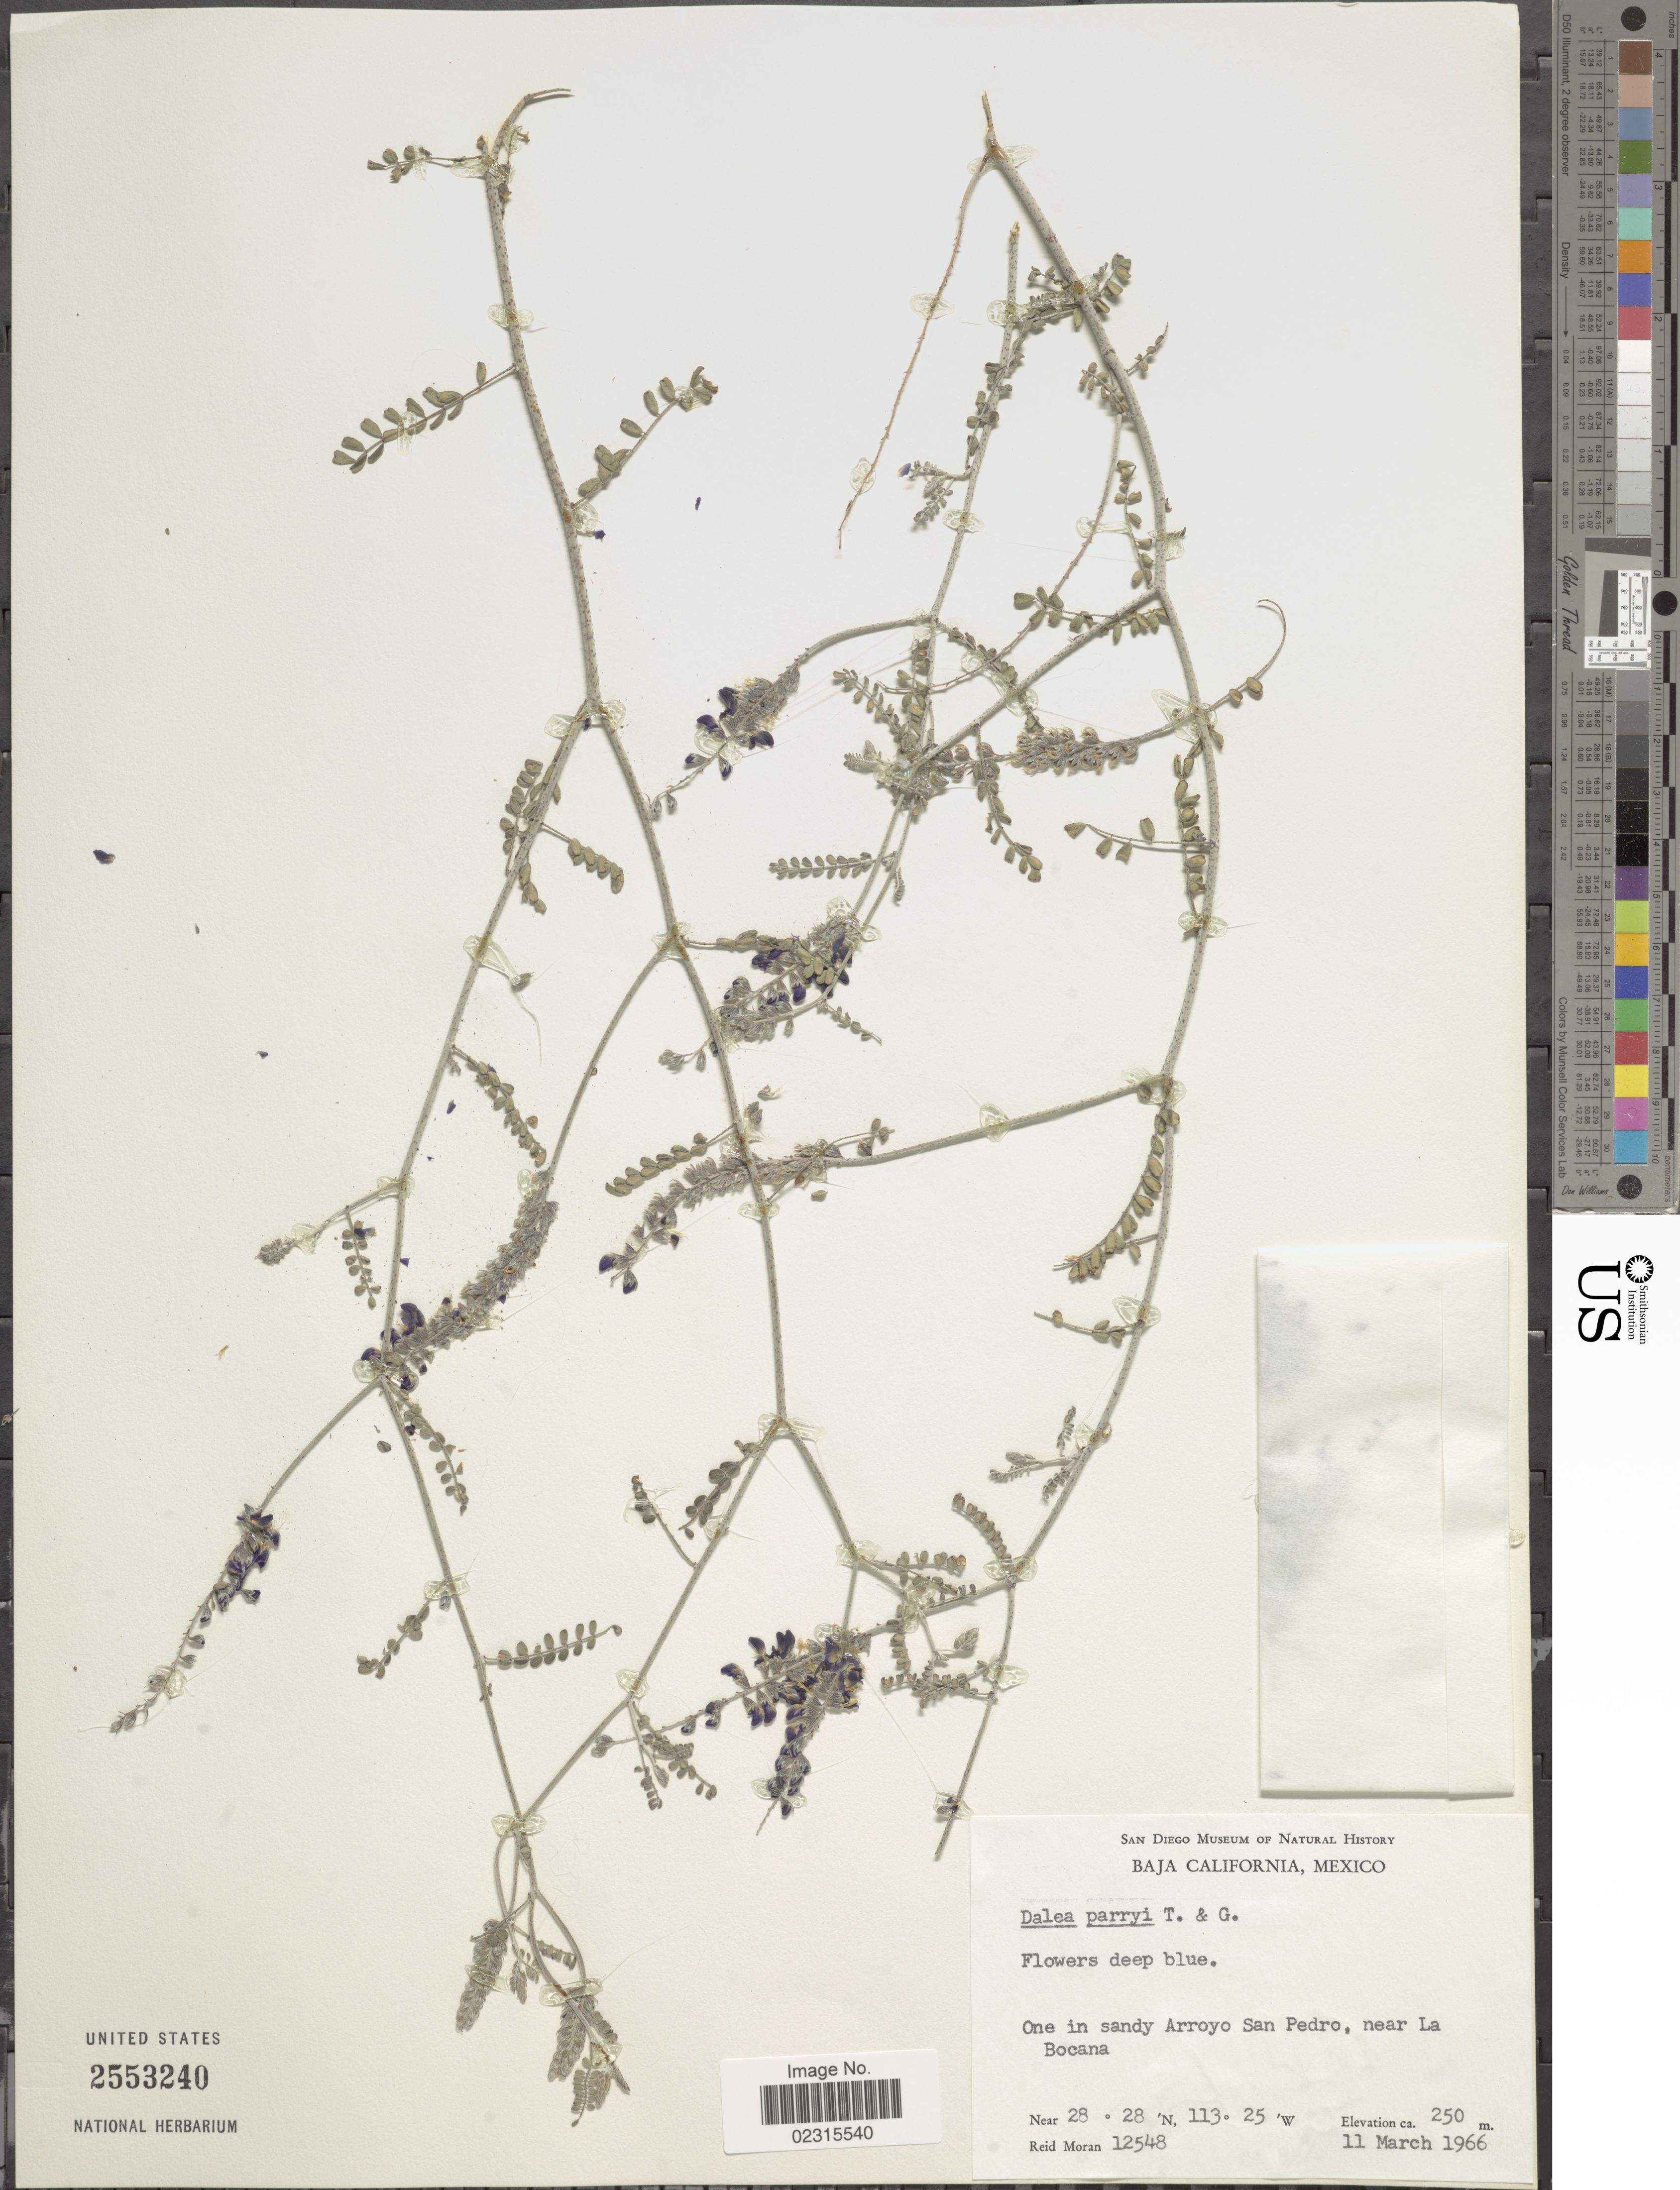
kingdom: Plantae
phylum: Tracheophyta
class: Magnoliopsida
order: Fabales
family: Fabaceae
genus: Marina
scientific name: Marina parryi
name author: (Torr. & A. Gray) Barneby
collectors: R. V. Moran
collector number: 12548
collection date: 1966-03-11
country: Mexico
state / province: Baja California Norte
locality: Arroyo San Pedro, near La Bocana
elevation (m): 250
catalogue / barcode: US 2553240